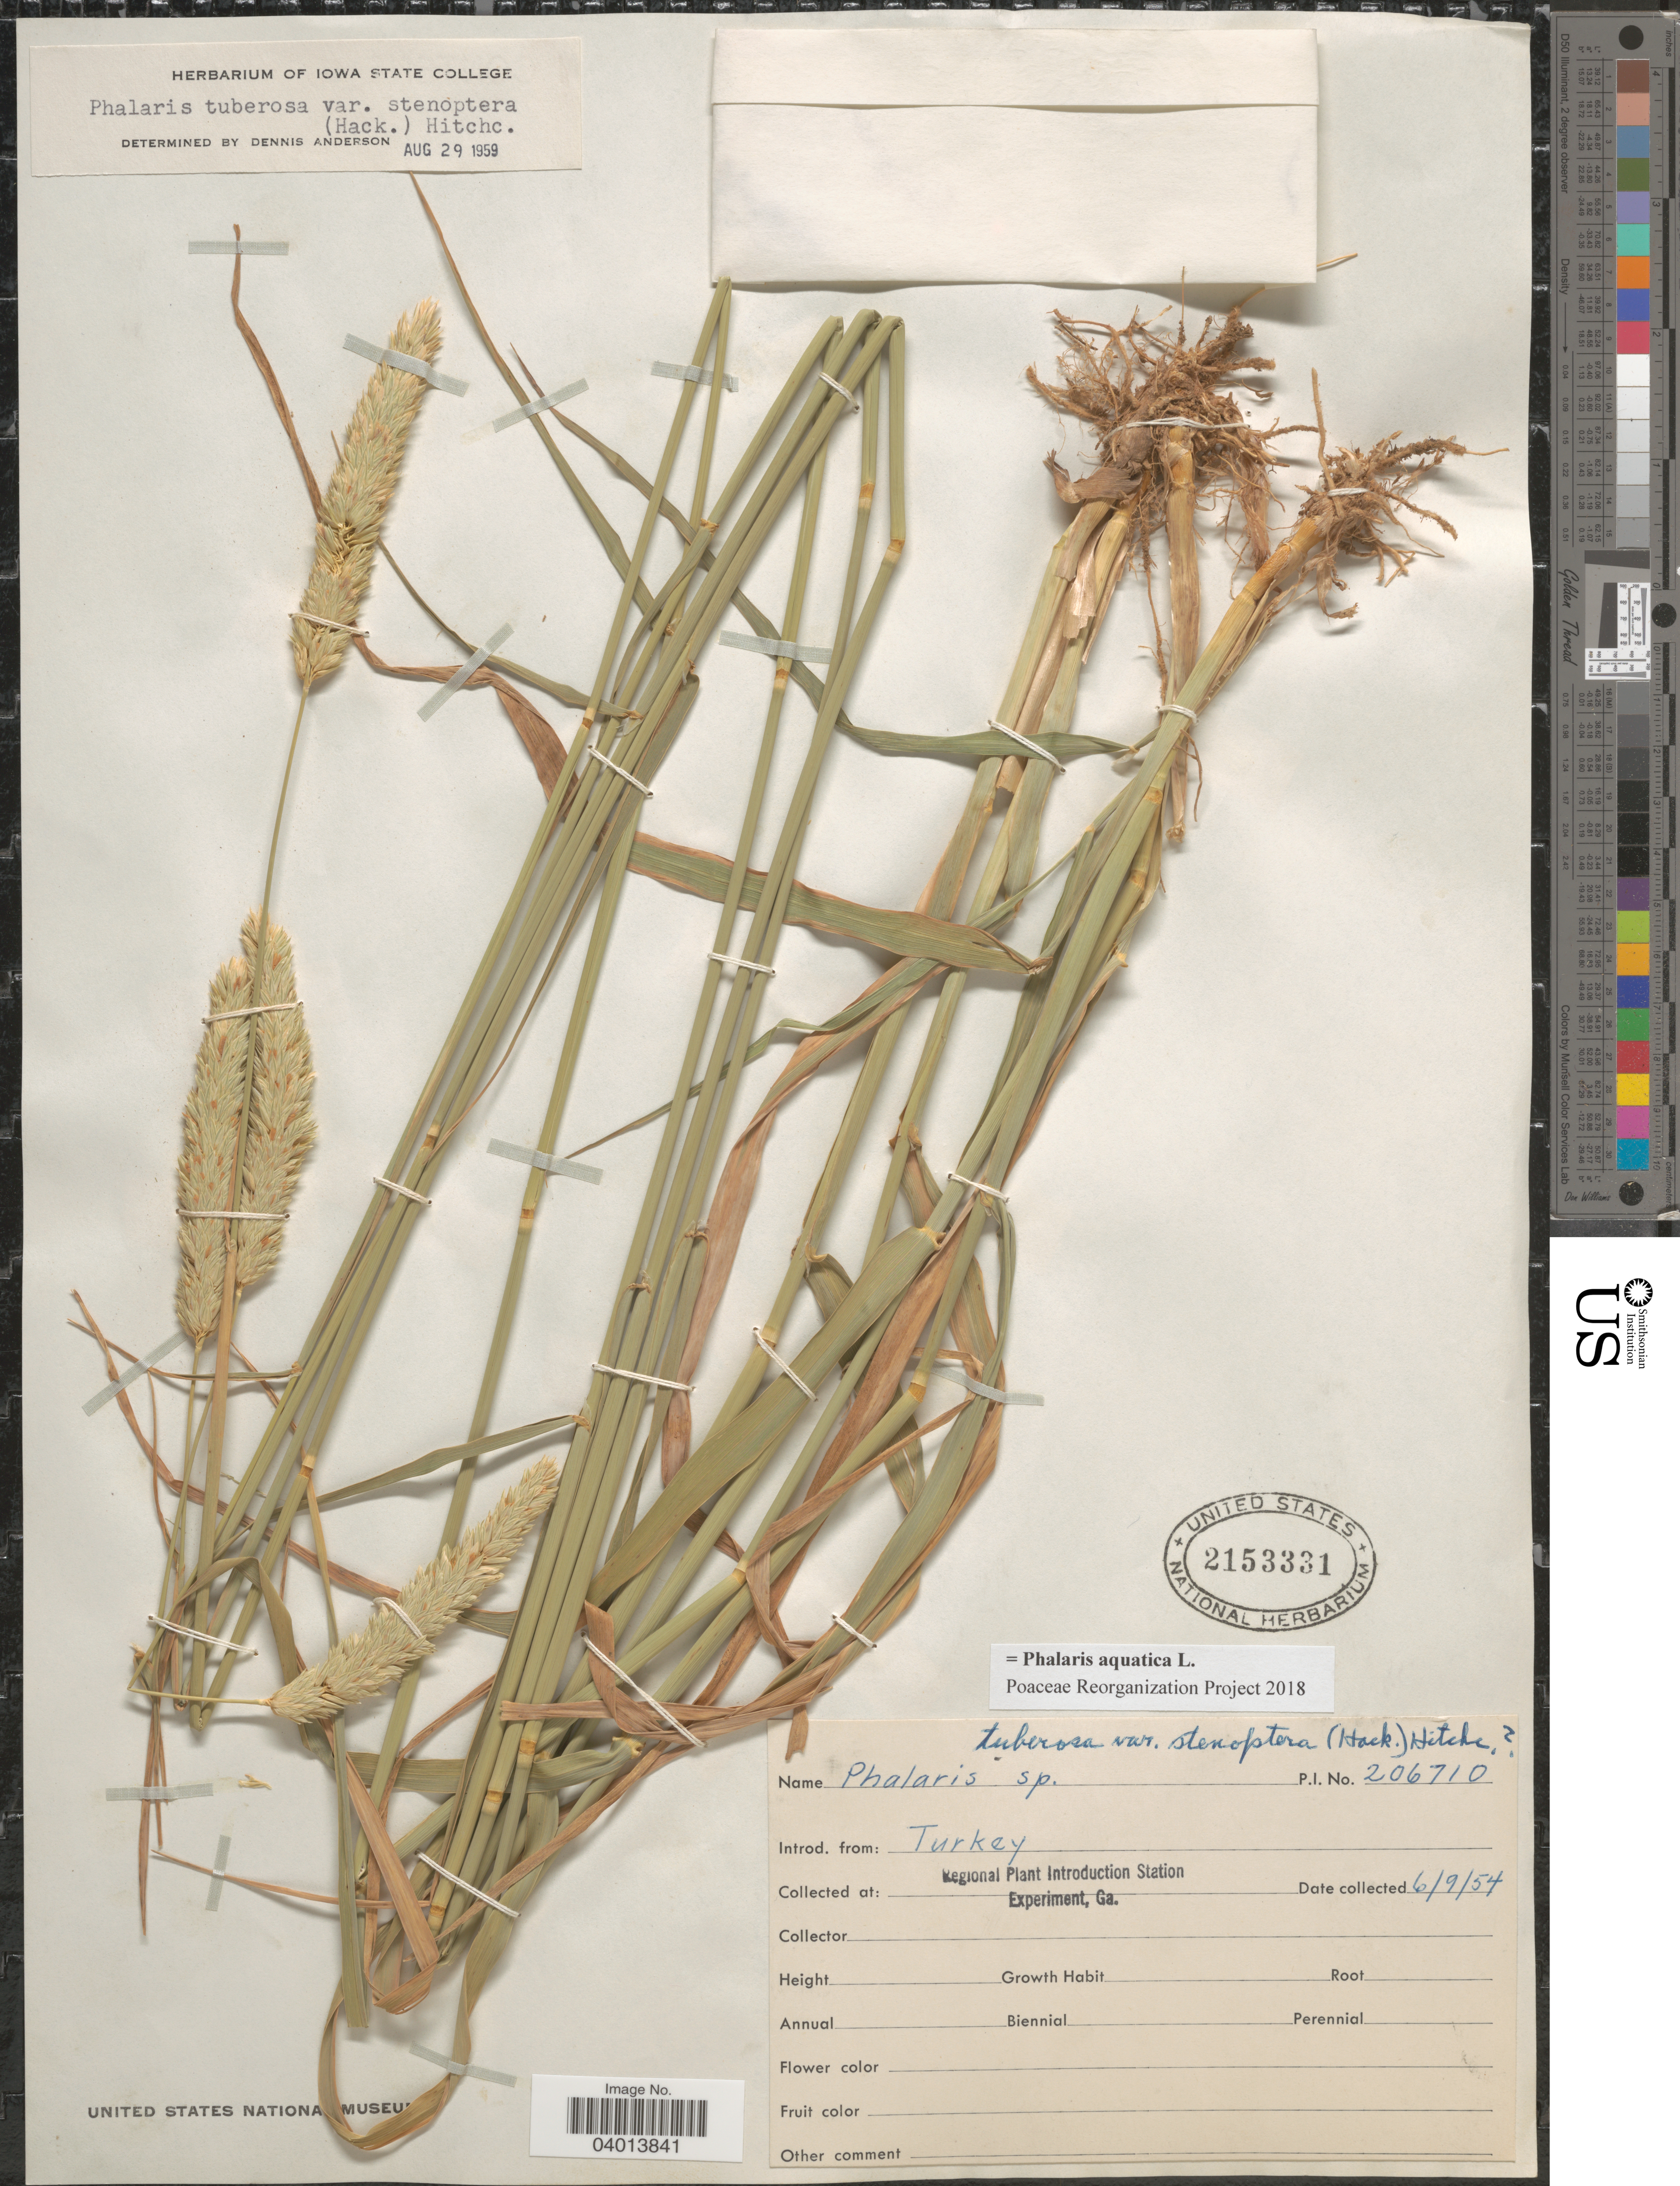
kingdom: Plantae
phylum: Tracheophyta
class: Liliopsida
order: Poales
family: Poaceae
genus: Phalaris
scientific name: Phalaris aquatica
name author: L.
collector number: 206710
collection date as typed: Transcribed d/m/y: 9/6/54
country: United States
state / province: Georgia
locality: Regional Plant Introduction Station Experiment.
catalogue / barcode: US 2153331